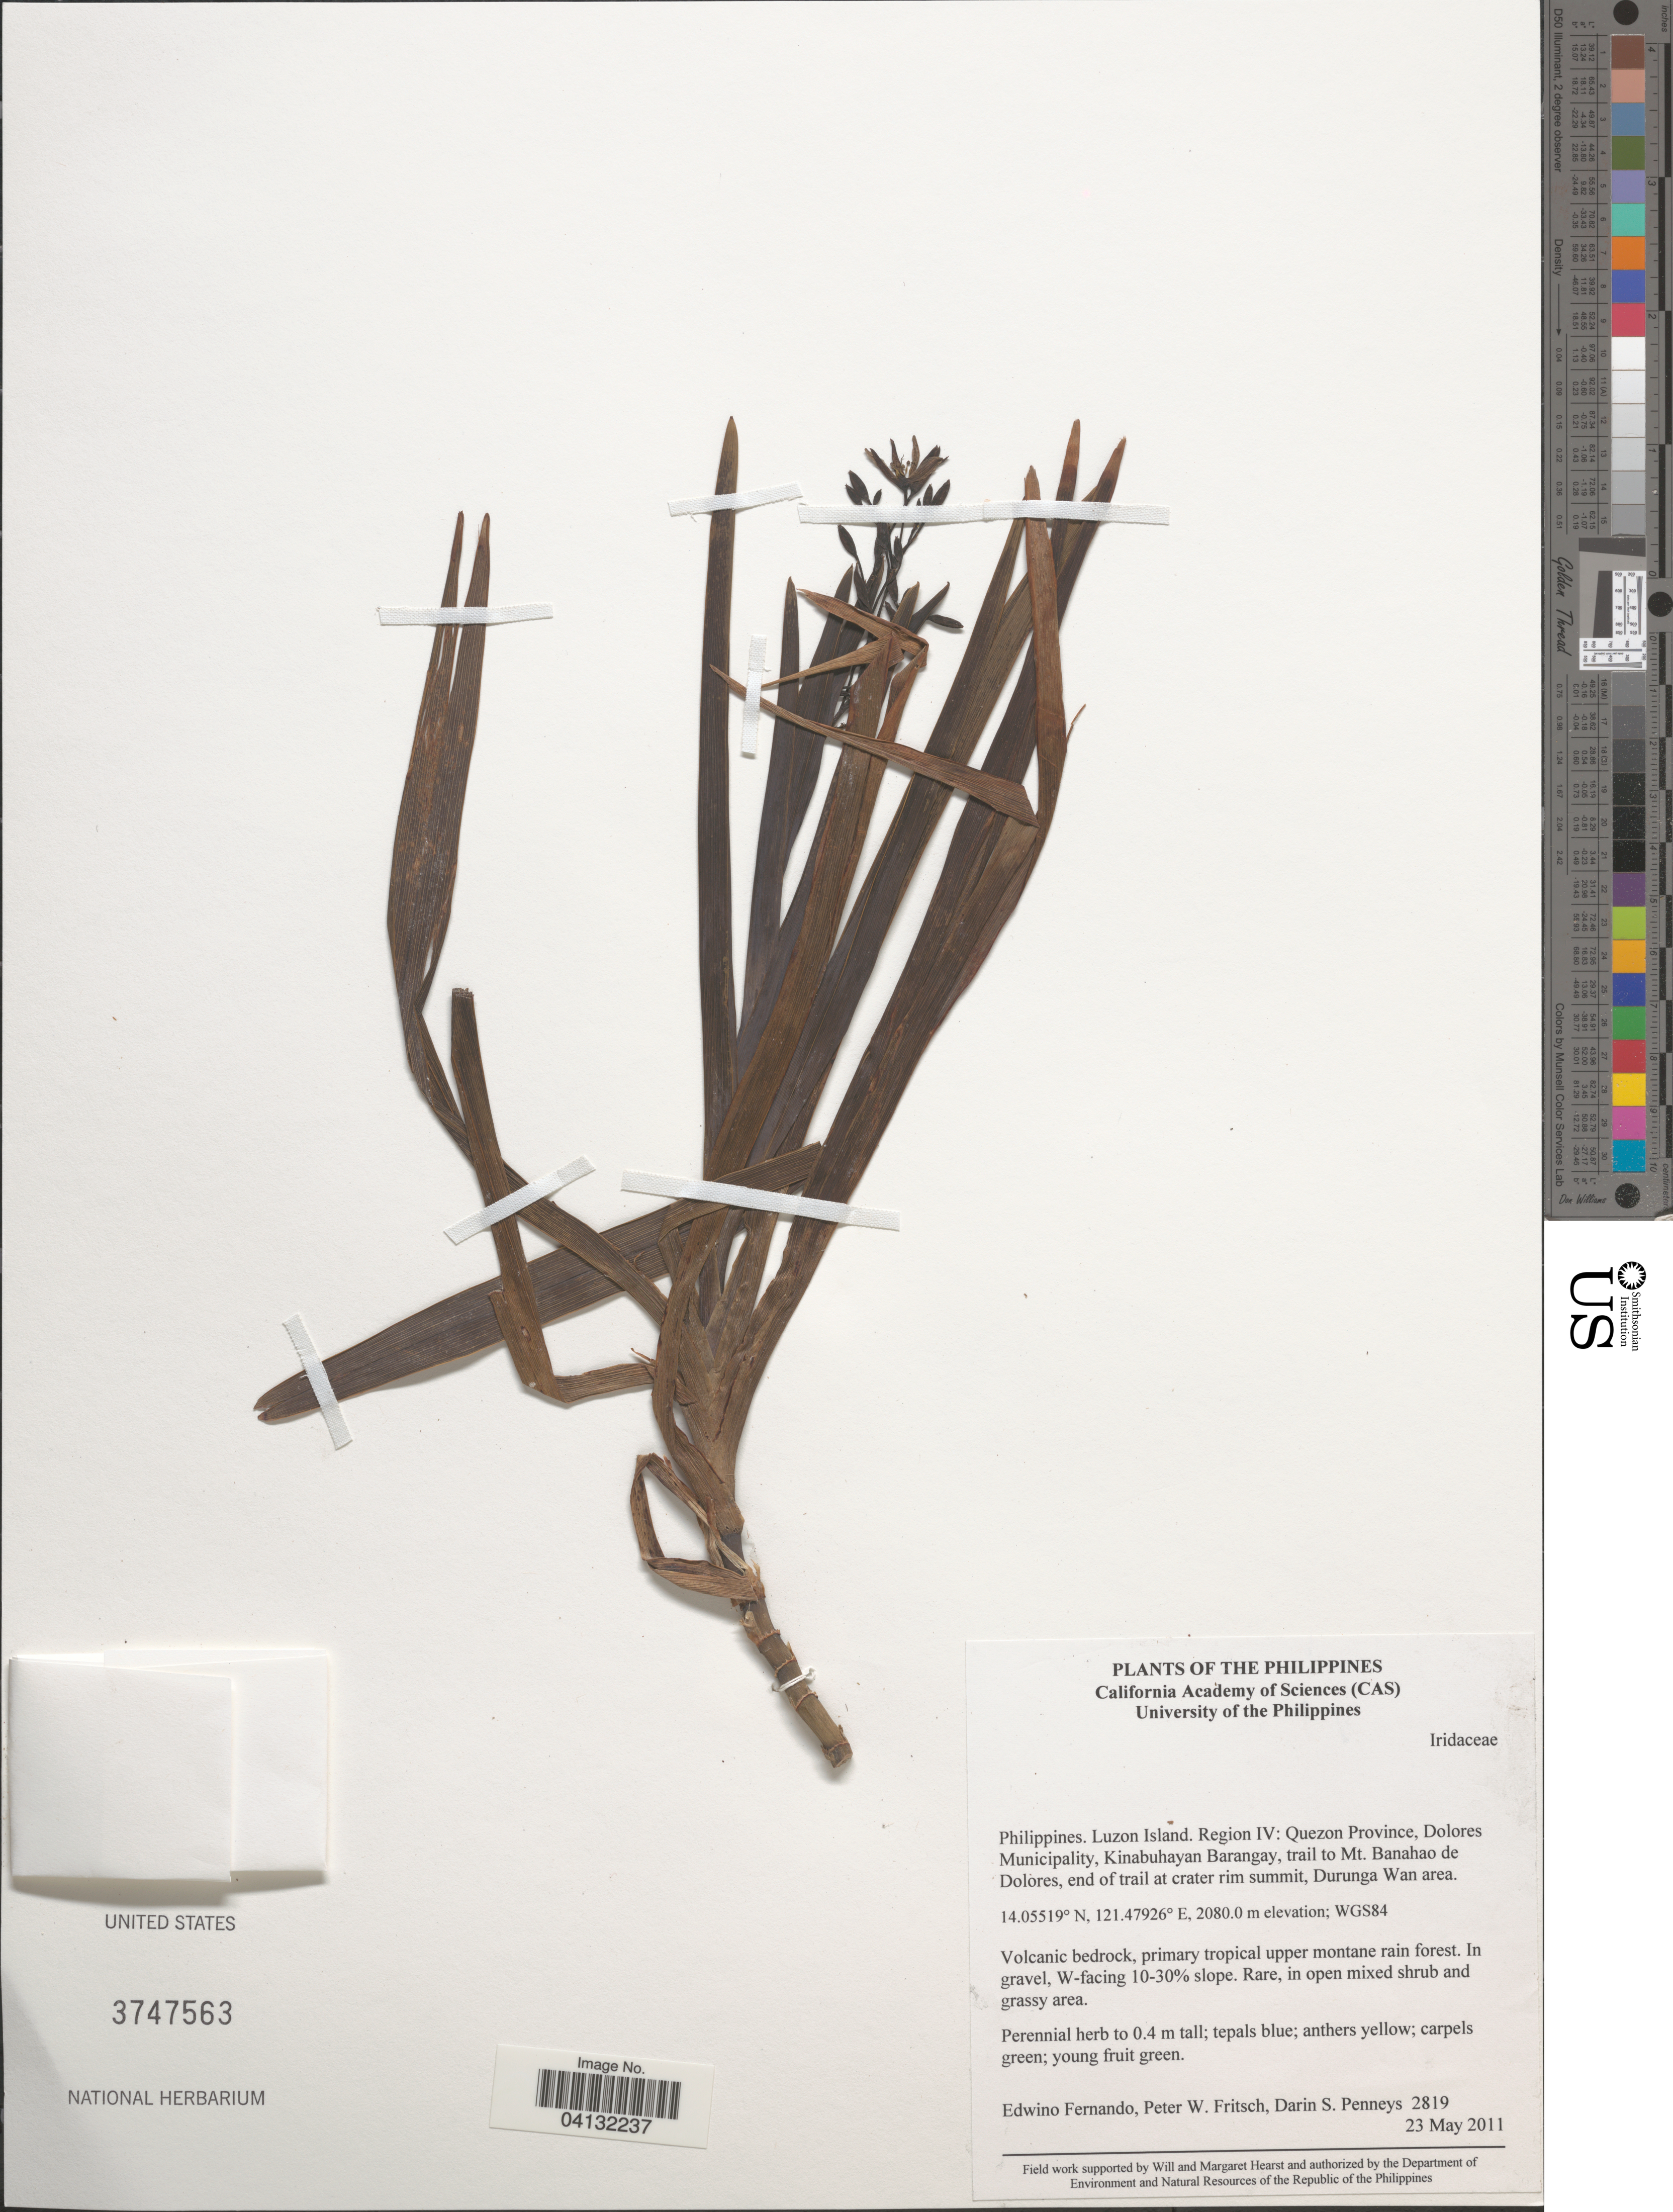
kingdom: Plantae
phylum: Tracheophyta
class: Liliopsida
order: Asparagales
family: Iridaceae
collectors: E. S. Fernando, P. W. Fritsch & D. S. Penneys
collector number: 2819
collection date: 2011-05-23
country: Philippines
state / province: Calabarzon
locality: Luzon Island. Region IV: Quezon Province, Dolores Municipality, Kinabuhayan Barangay, trail to Mt. Banahao de Dolores, end of trail at crater rim summit, Durunga Wan area. WGS84. W-facing 10-30% slope.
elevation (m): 2080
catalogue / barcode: US 3747563